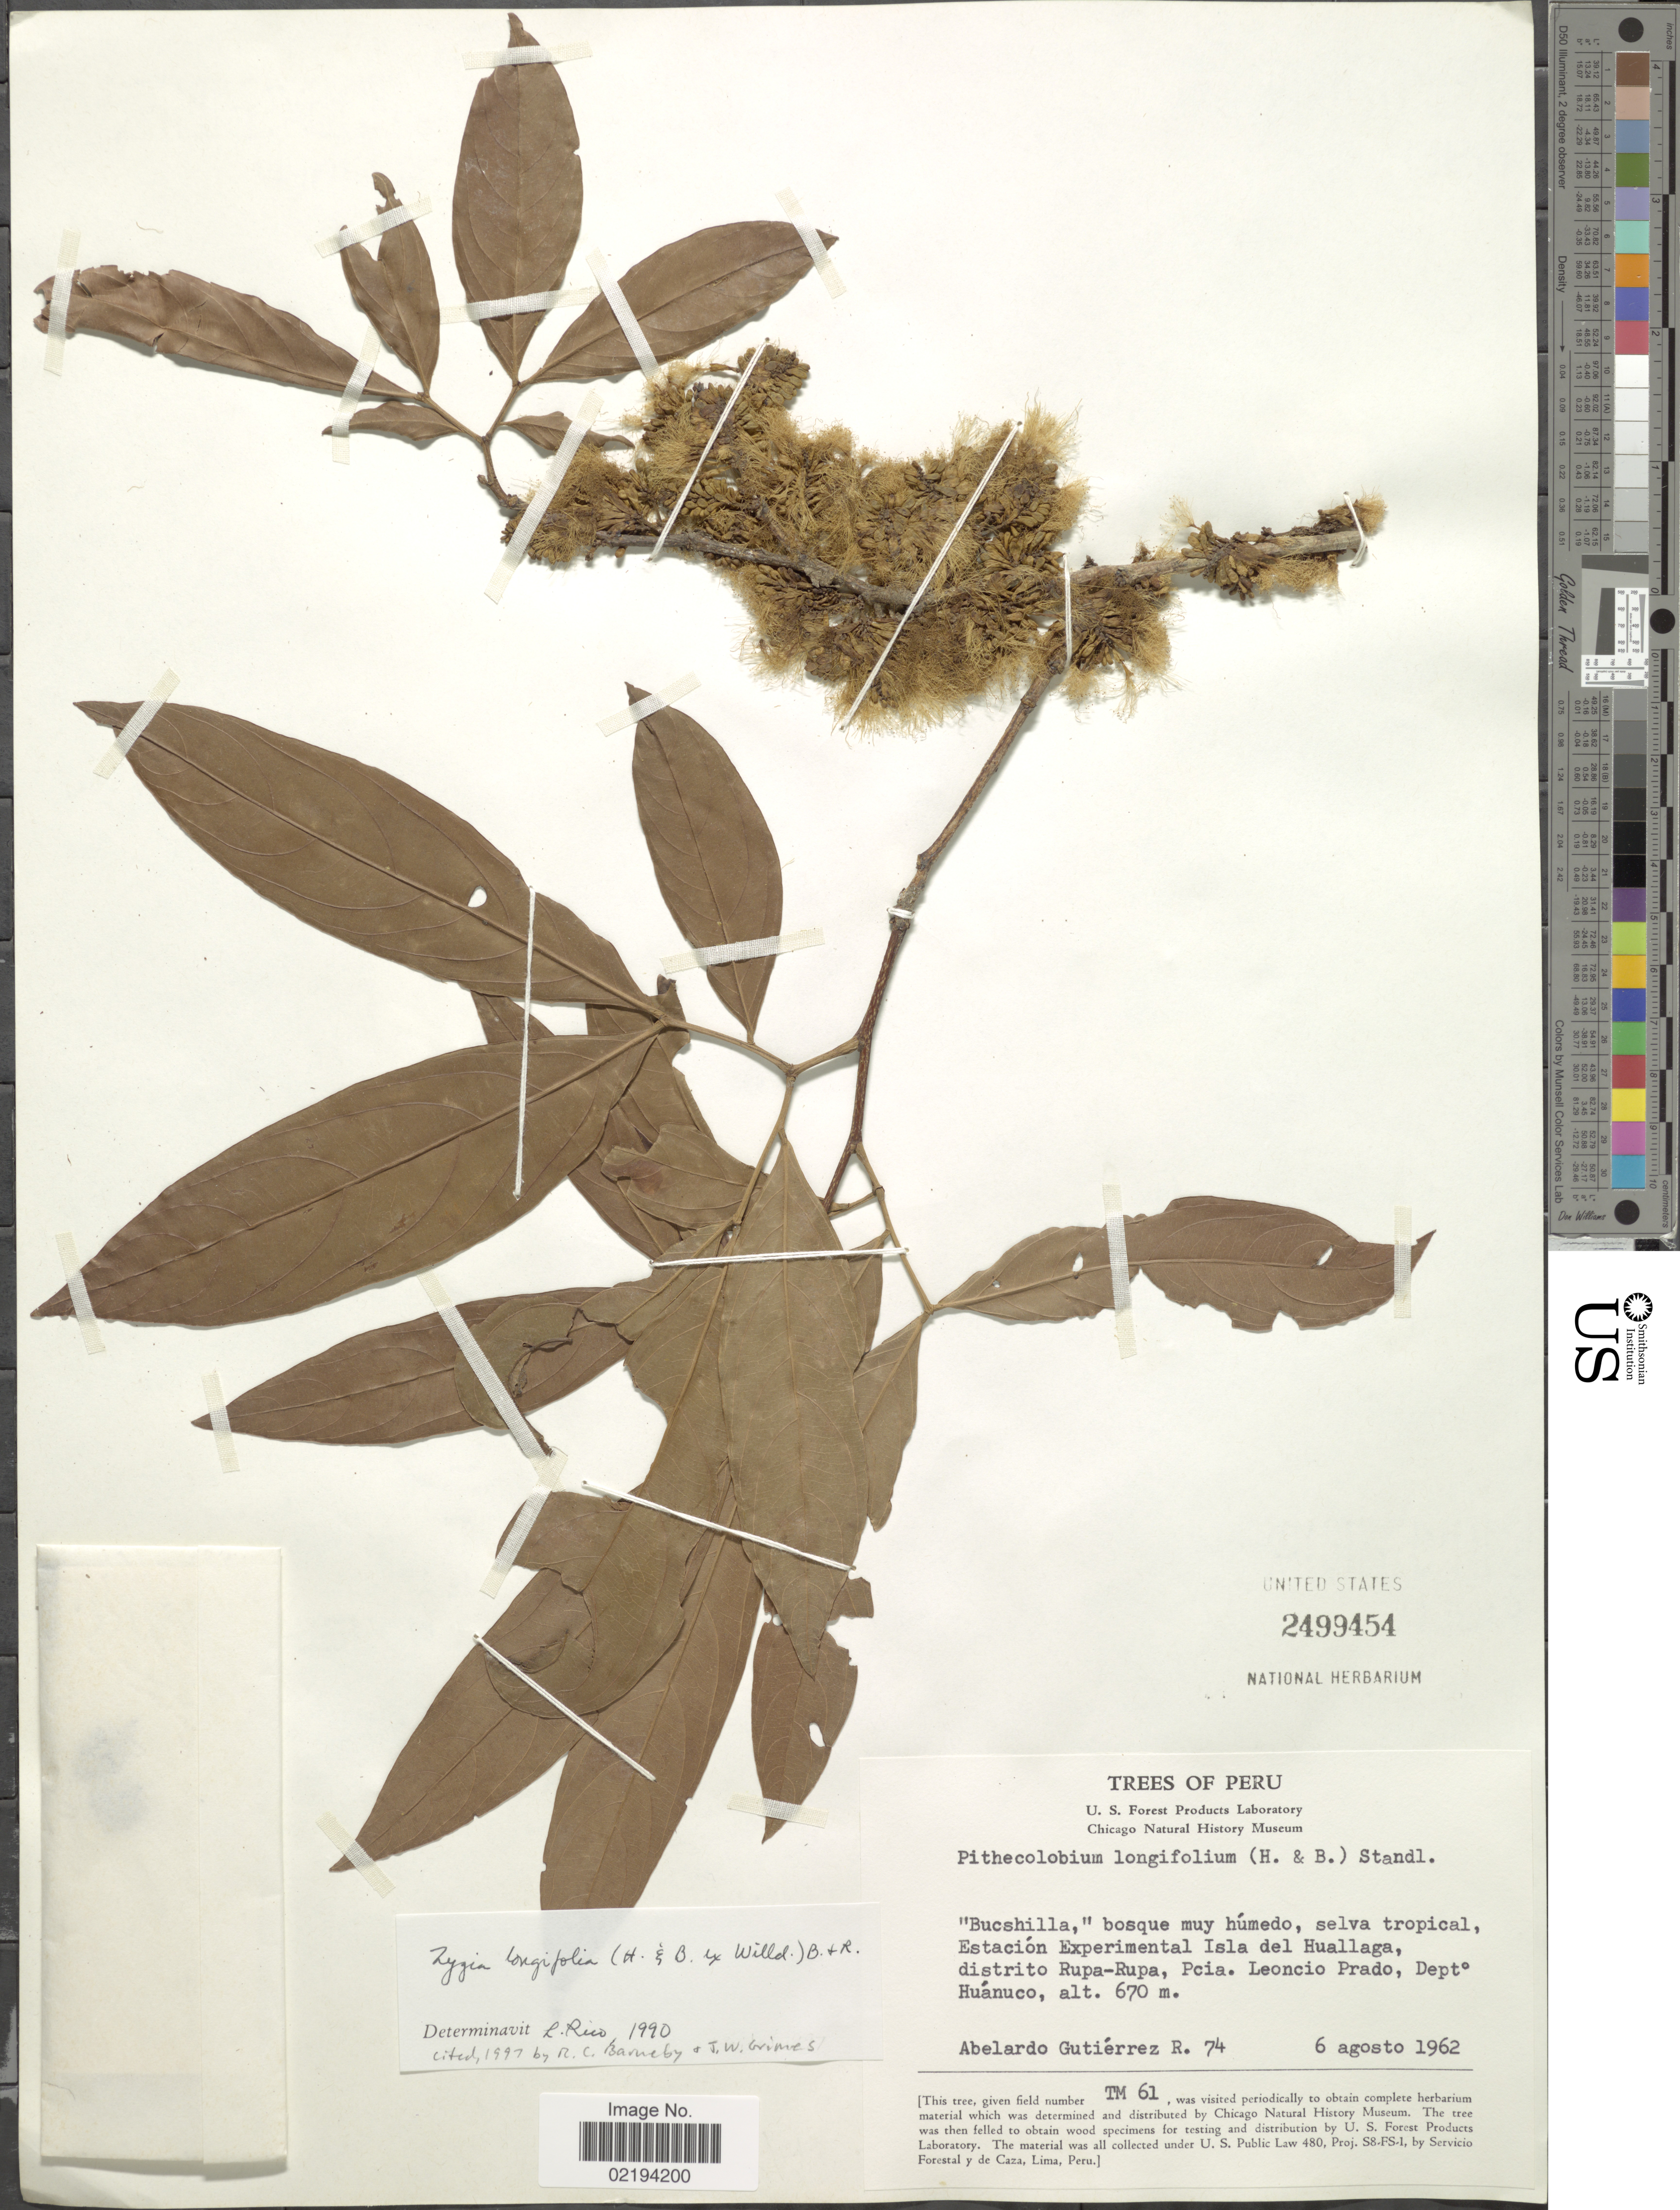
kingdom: Plantae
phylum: Tracheophyta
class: Magnoliopsida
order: Fabales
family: Fabaceae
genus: Zygia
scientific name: Zygia longifolia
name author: (Willd.) Britton & Rose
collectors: A. Gutiérrez R.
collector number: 74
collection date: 1962-08-06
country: Peru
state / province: Huánuco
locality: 'Bucshilla,' bsoque muy húmedo, selva tropical, Estación Experimental Isla del Huallaga, distrito Rupa-Rupa, Pca. Leoncio Prado, Dept° Huánuco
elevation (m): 670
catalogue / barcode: US 2499454